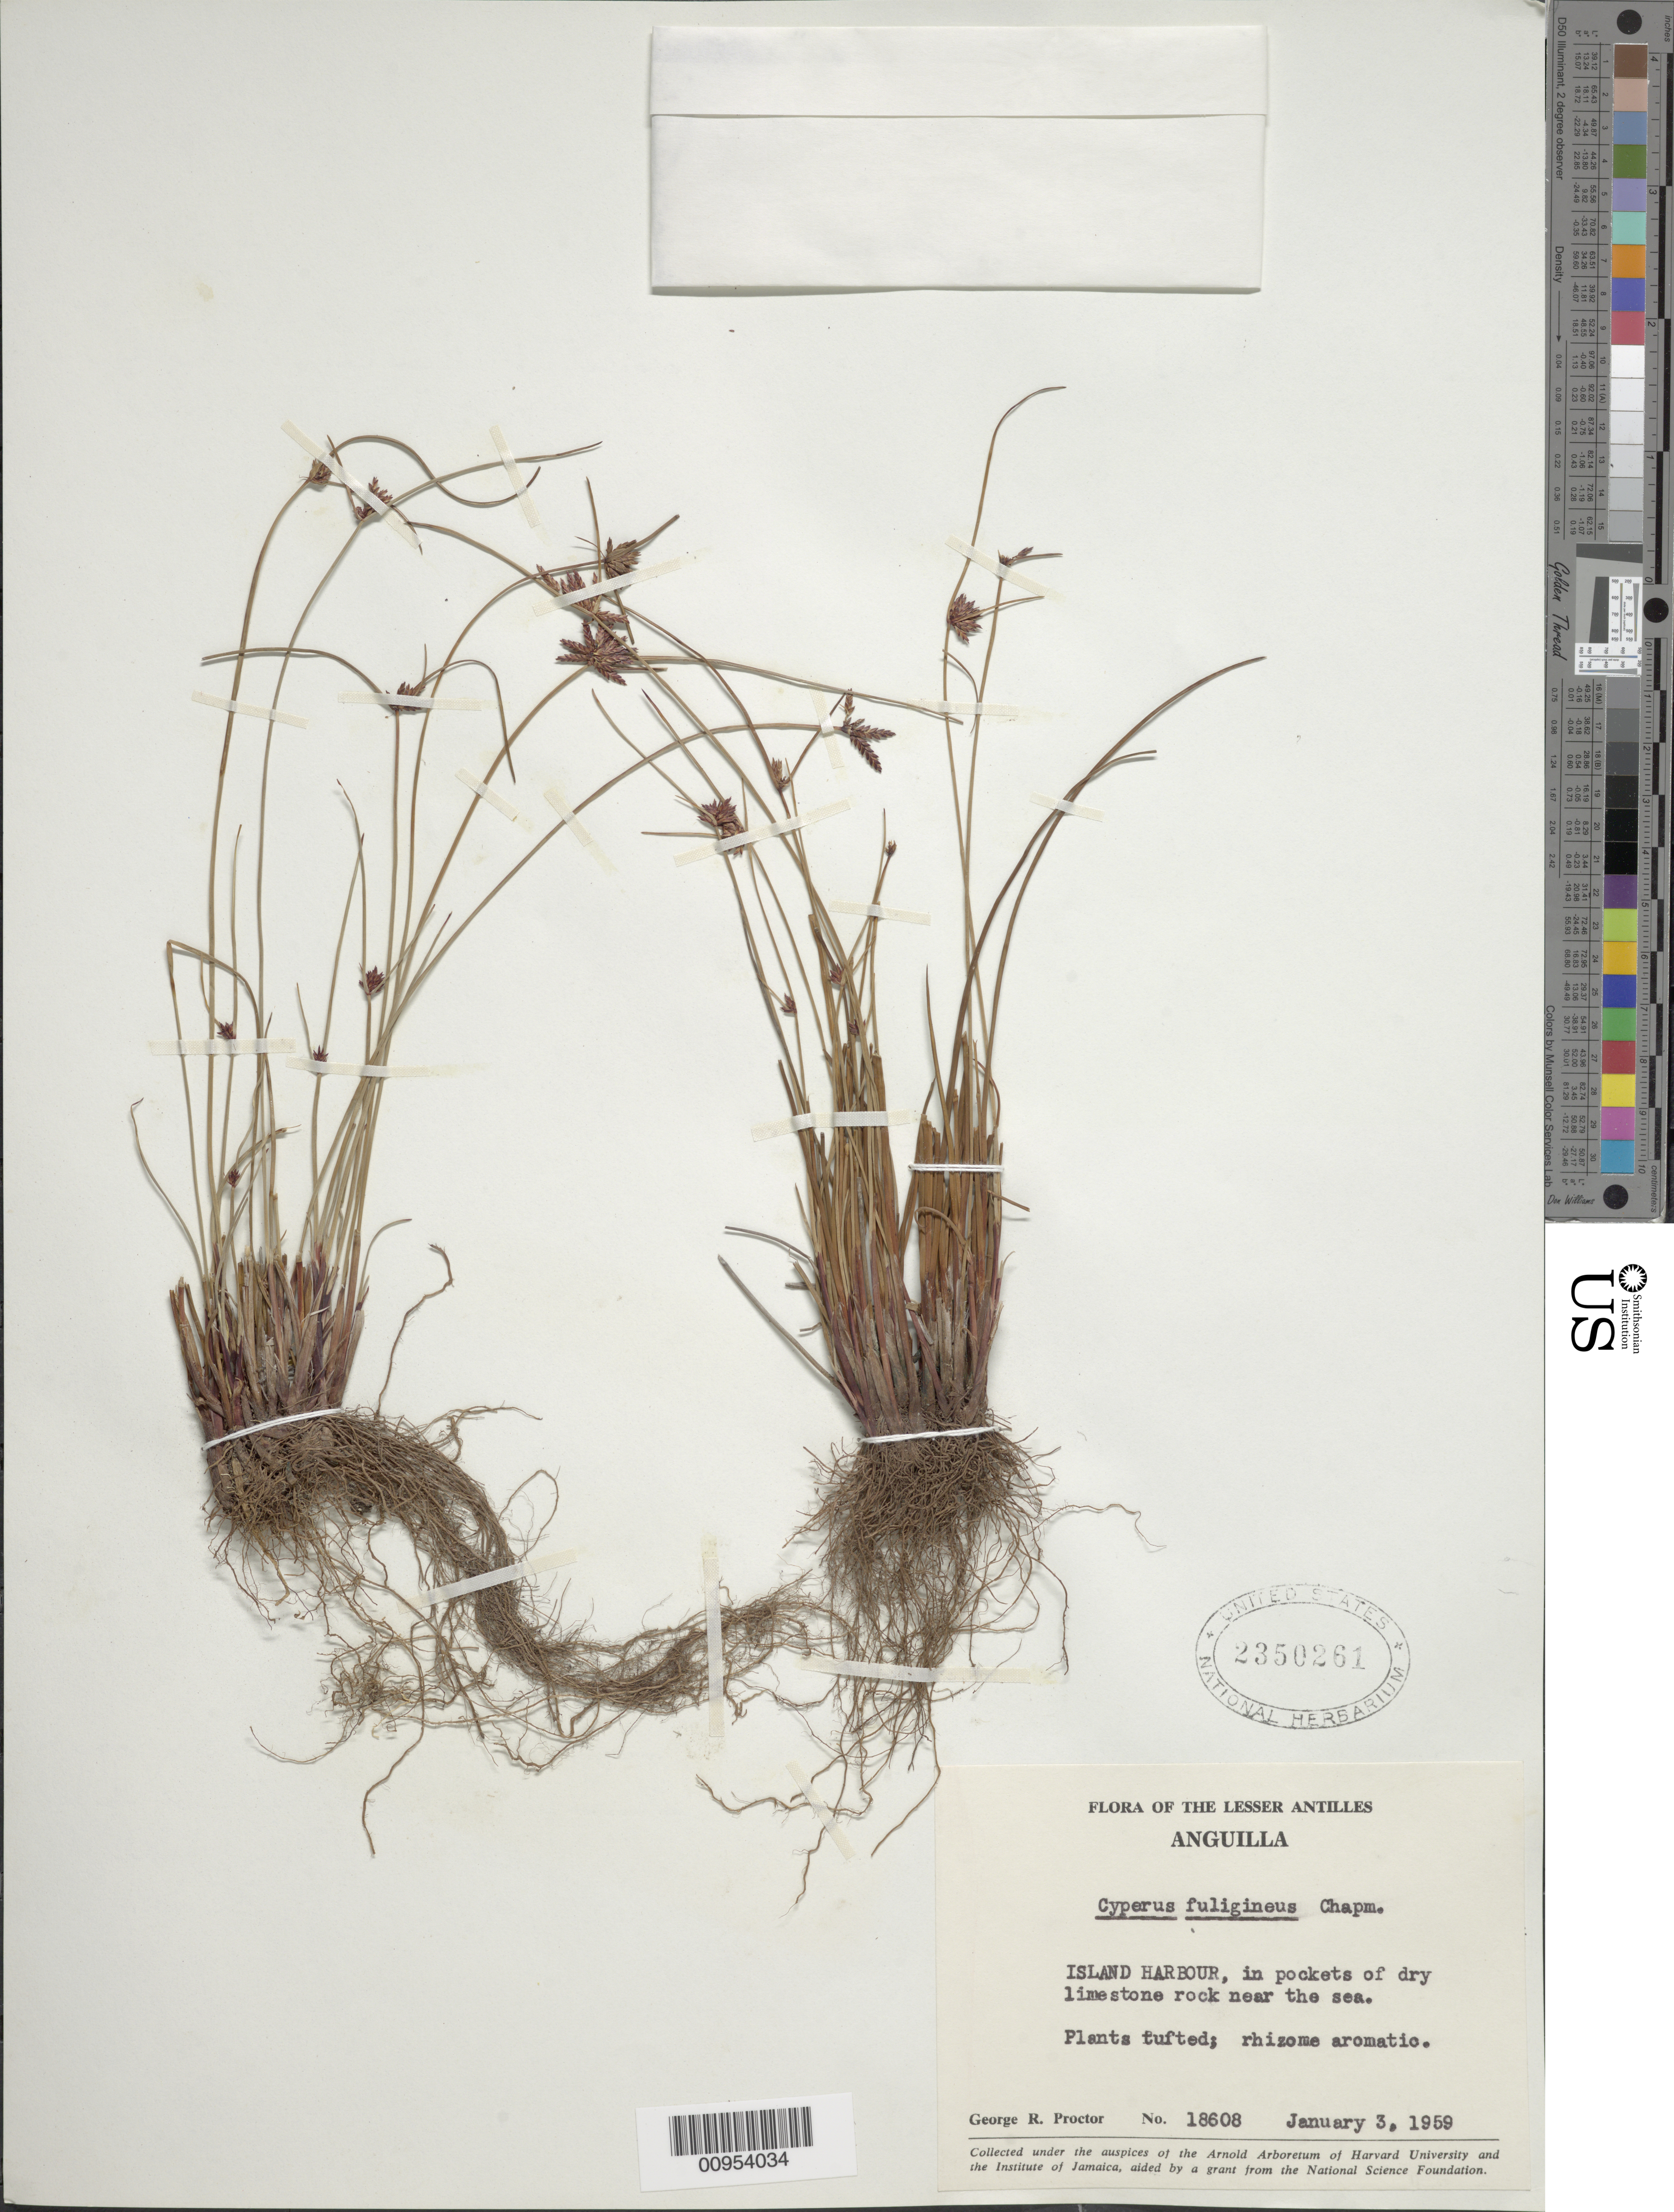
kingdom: Plantae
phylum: Tracheophyta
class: Liliopsida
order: Poales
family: Cyperaceae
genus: Cyperus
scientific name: Cyperus fuligineus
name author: Chapm.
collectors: G. R. Proctor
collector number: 18608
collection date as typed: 03 Jan 1959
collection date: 1959-01-03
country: Anguilla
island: Anguilla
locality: Island Harbour, limestone rock near sea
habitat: In pockets of dry limestone rock near sea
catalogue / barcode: US 2350261